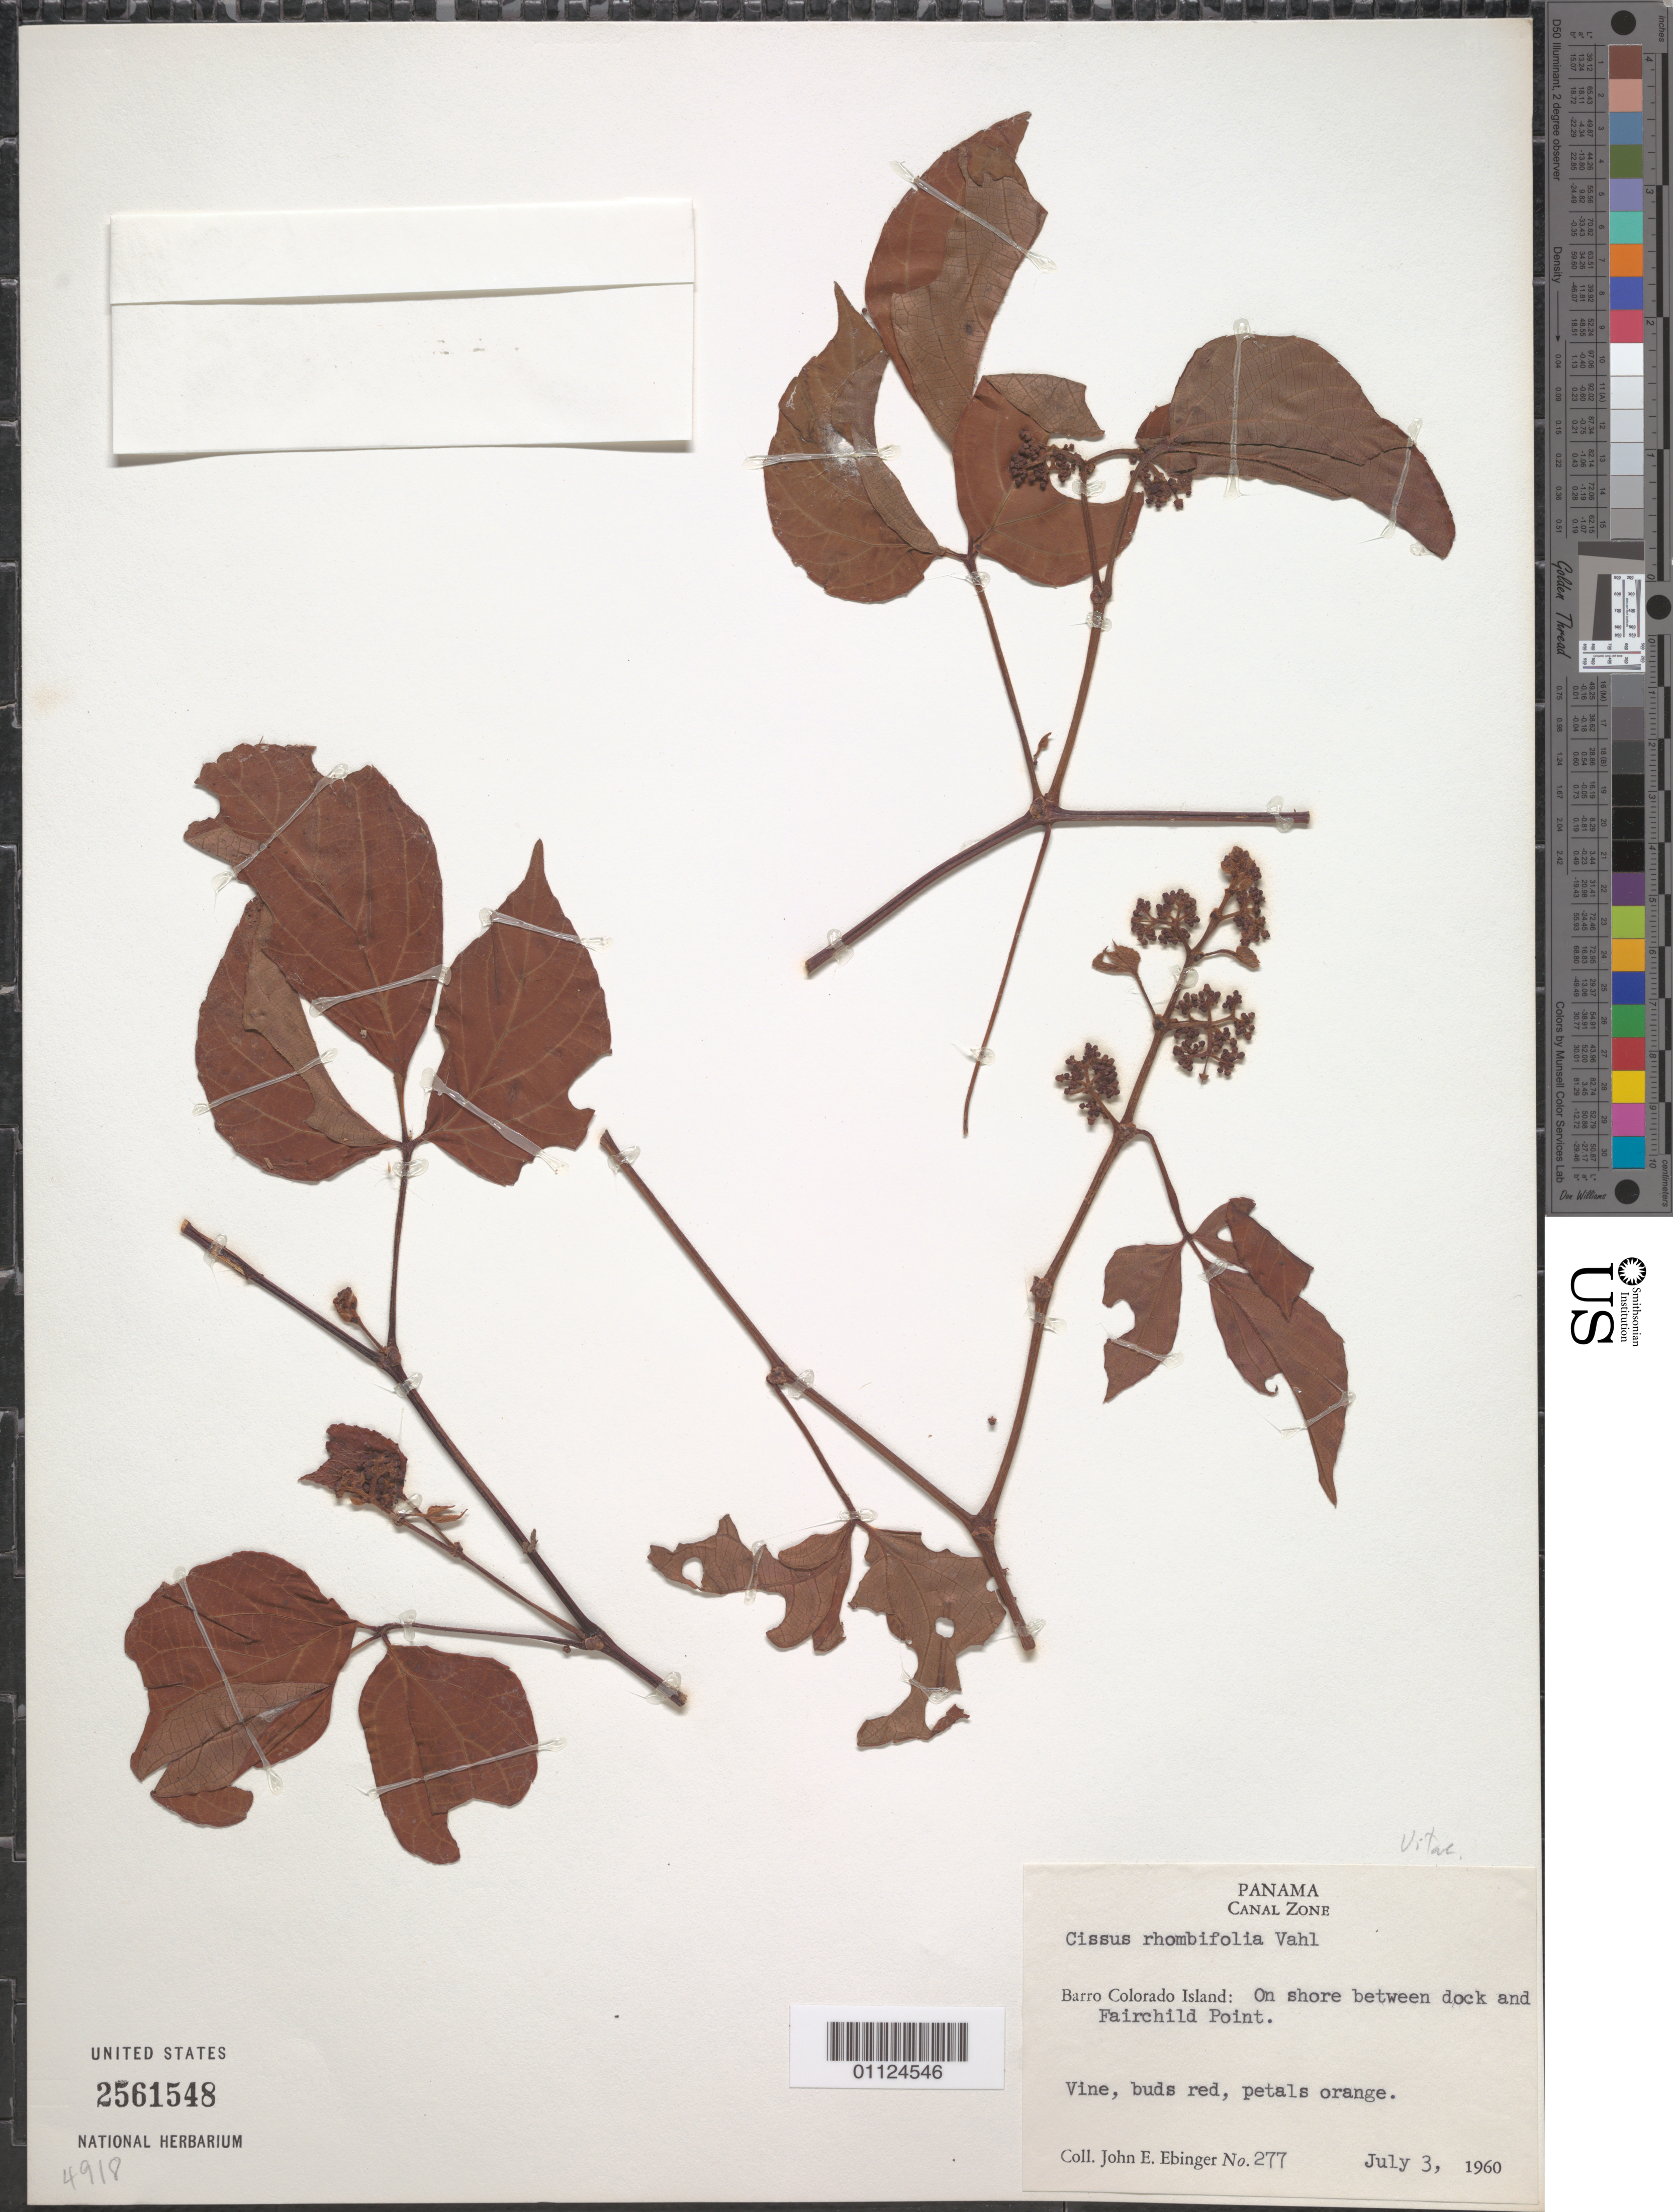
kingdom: Plantae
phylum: Tracheophyta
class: Magnoliopsida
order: Vitales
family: Vitaceae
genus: Cissus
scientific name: Cissus rhombifolia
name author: Vahl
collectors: J. Ebinger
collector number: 277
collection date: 1960-07-03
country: Panama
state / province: Panamá Oeste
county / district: Canal Zone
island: Barro Colorado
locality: Barro Colorado Island.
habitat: Vine, on shore.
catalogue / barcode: US 2561548